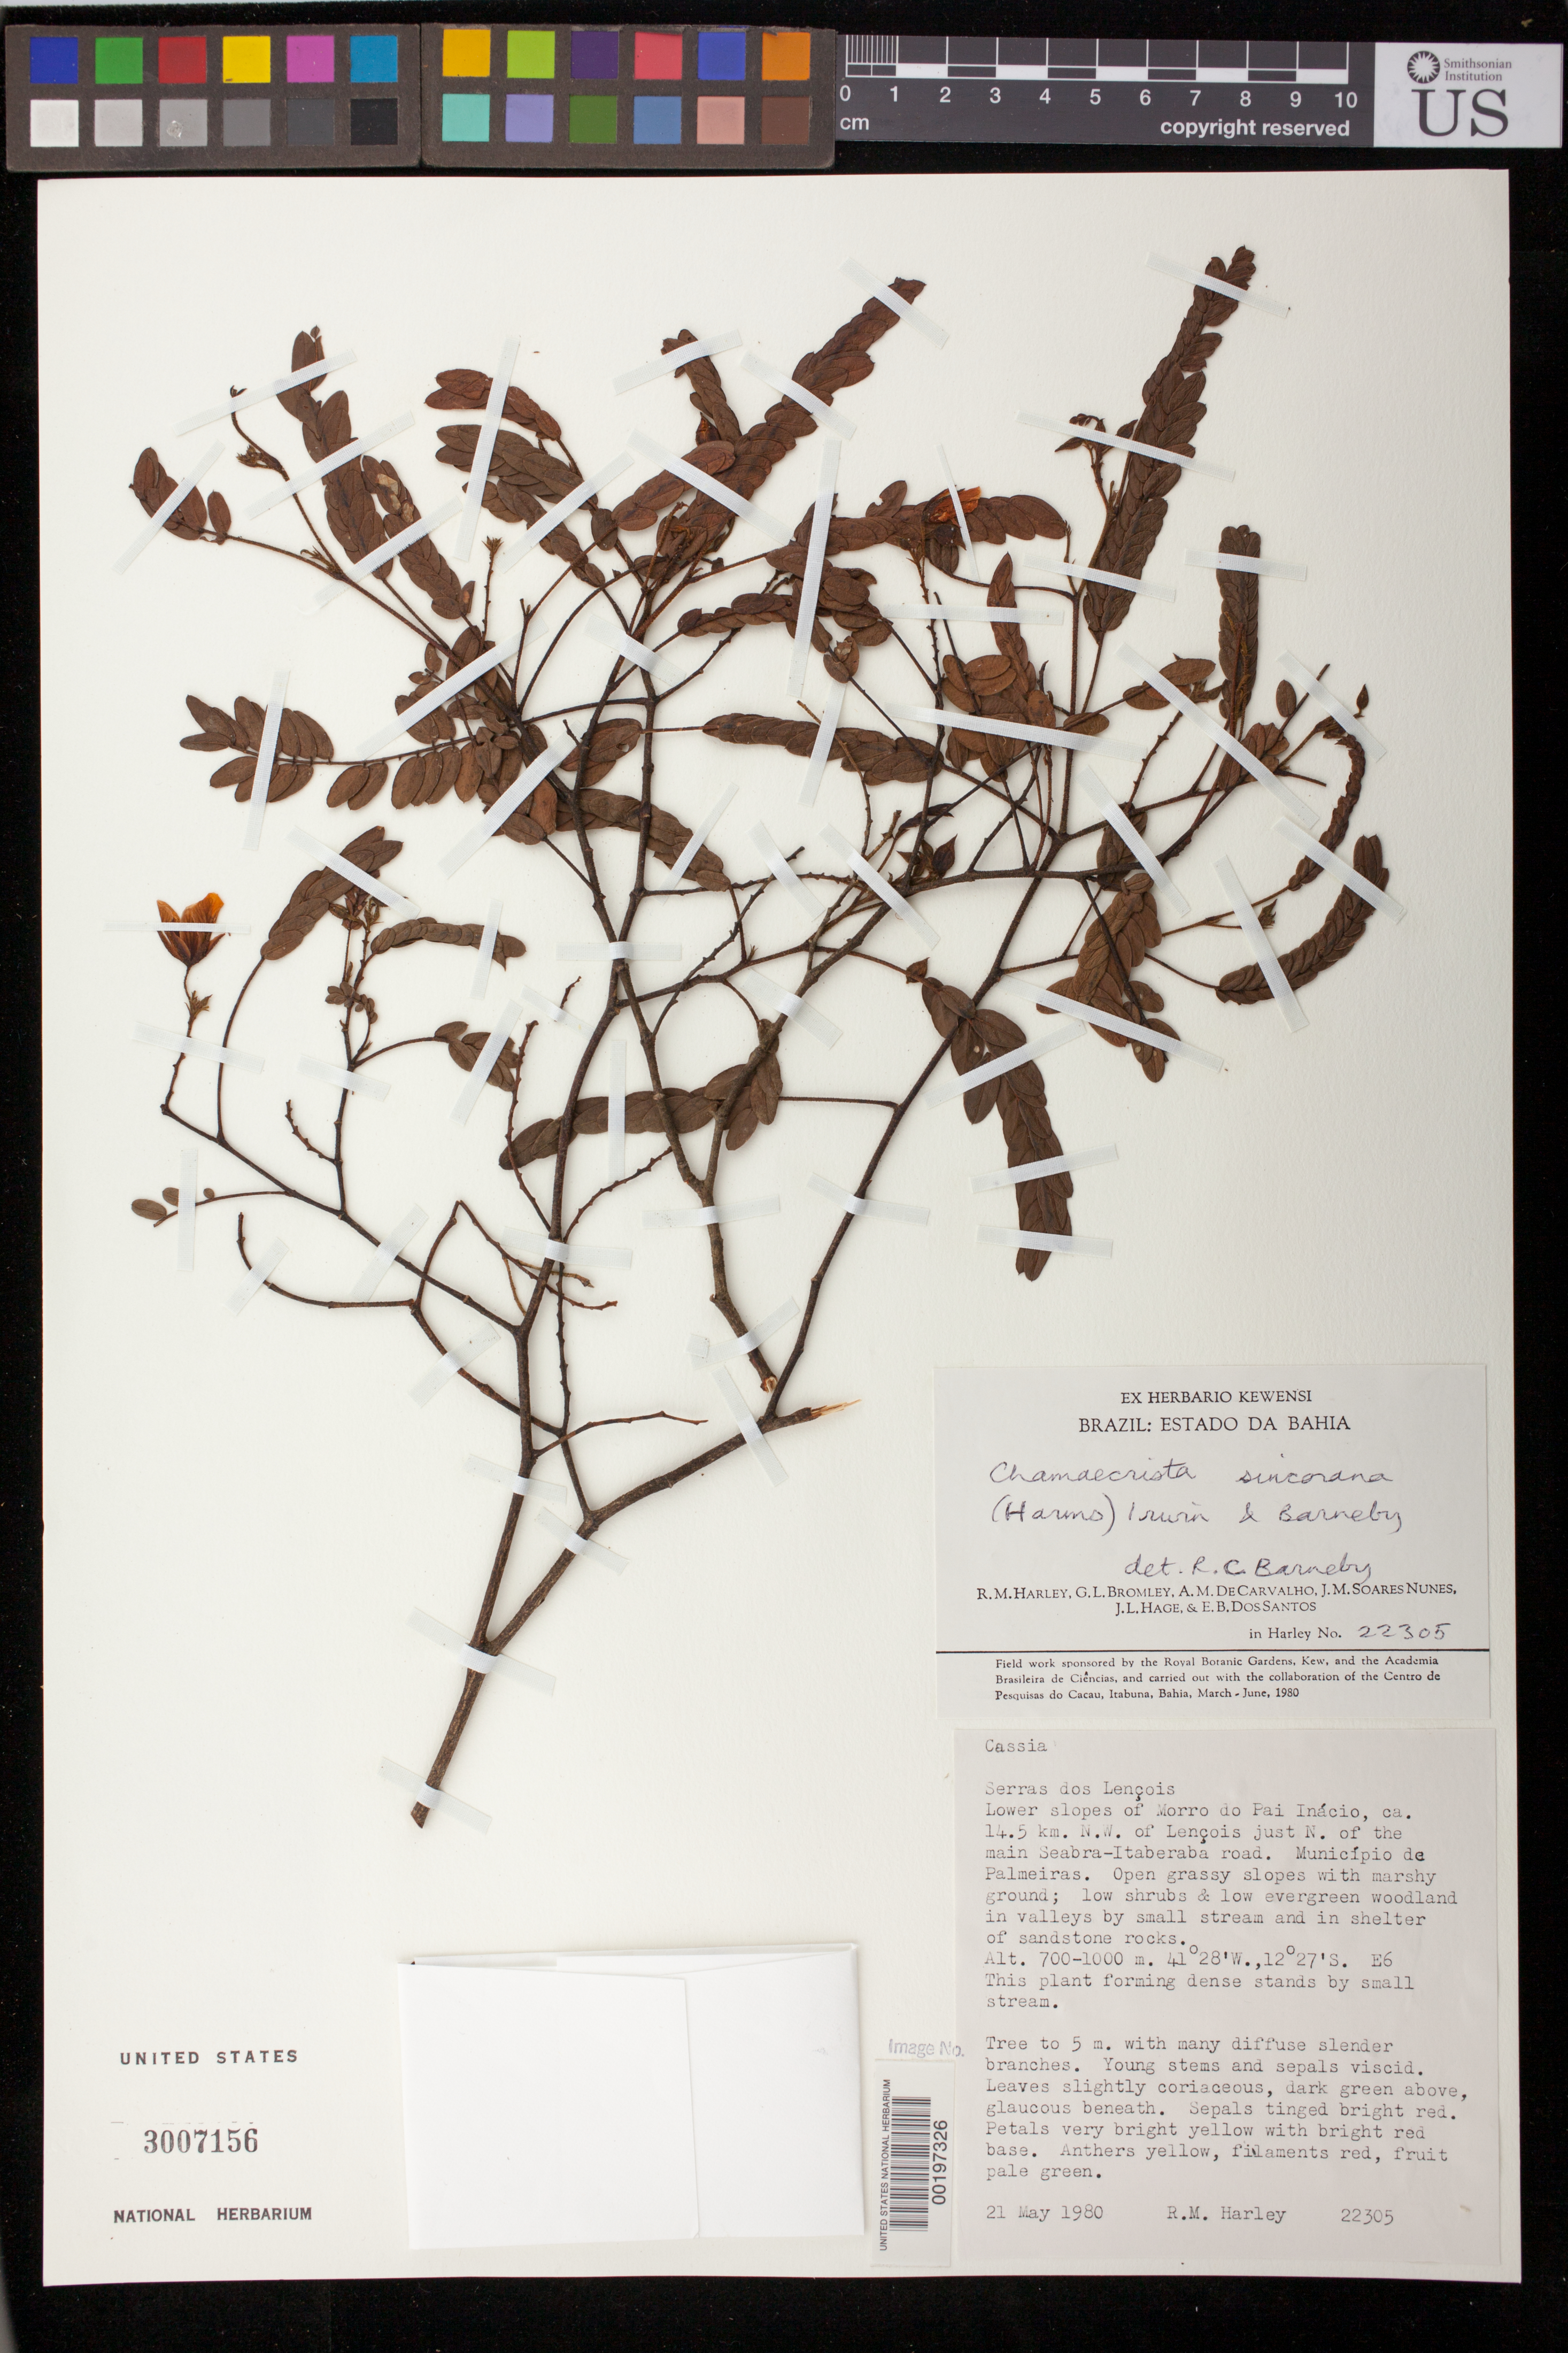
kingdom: Plantae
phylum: Tracheophyta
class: Magnoliopsida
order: Fabales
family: Fabaceae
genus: Chamaecrista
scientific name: Chamaecrista sincorana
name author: (Harms) H.S. Irwin & Barneby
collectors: R. M. Harley, G. L. Bromley, A. M. Carvalho, J. Nunes, J. L. Hage & E. B. Santos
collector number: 22305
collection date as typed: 21 May 1980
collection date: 1980-05-21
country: Brazil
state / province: Bahia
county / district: Palmeiras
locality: Serras dos Lencois; Lower slopes of Morro do Pai Inacio, ca. 14.5 km N.W. of Lencois just N. of the main Seabra-Itaberaba road.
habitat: Open grassy slopes with marshy ground; low shrubs & low evergreen woodland in valleys by small steam and in shelter of sandstone rocks. This plant forming dense stands by small stream.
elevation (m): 700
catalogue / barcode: US 3007156